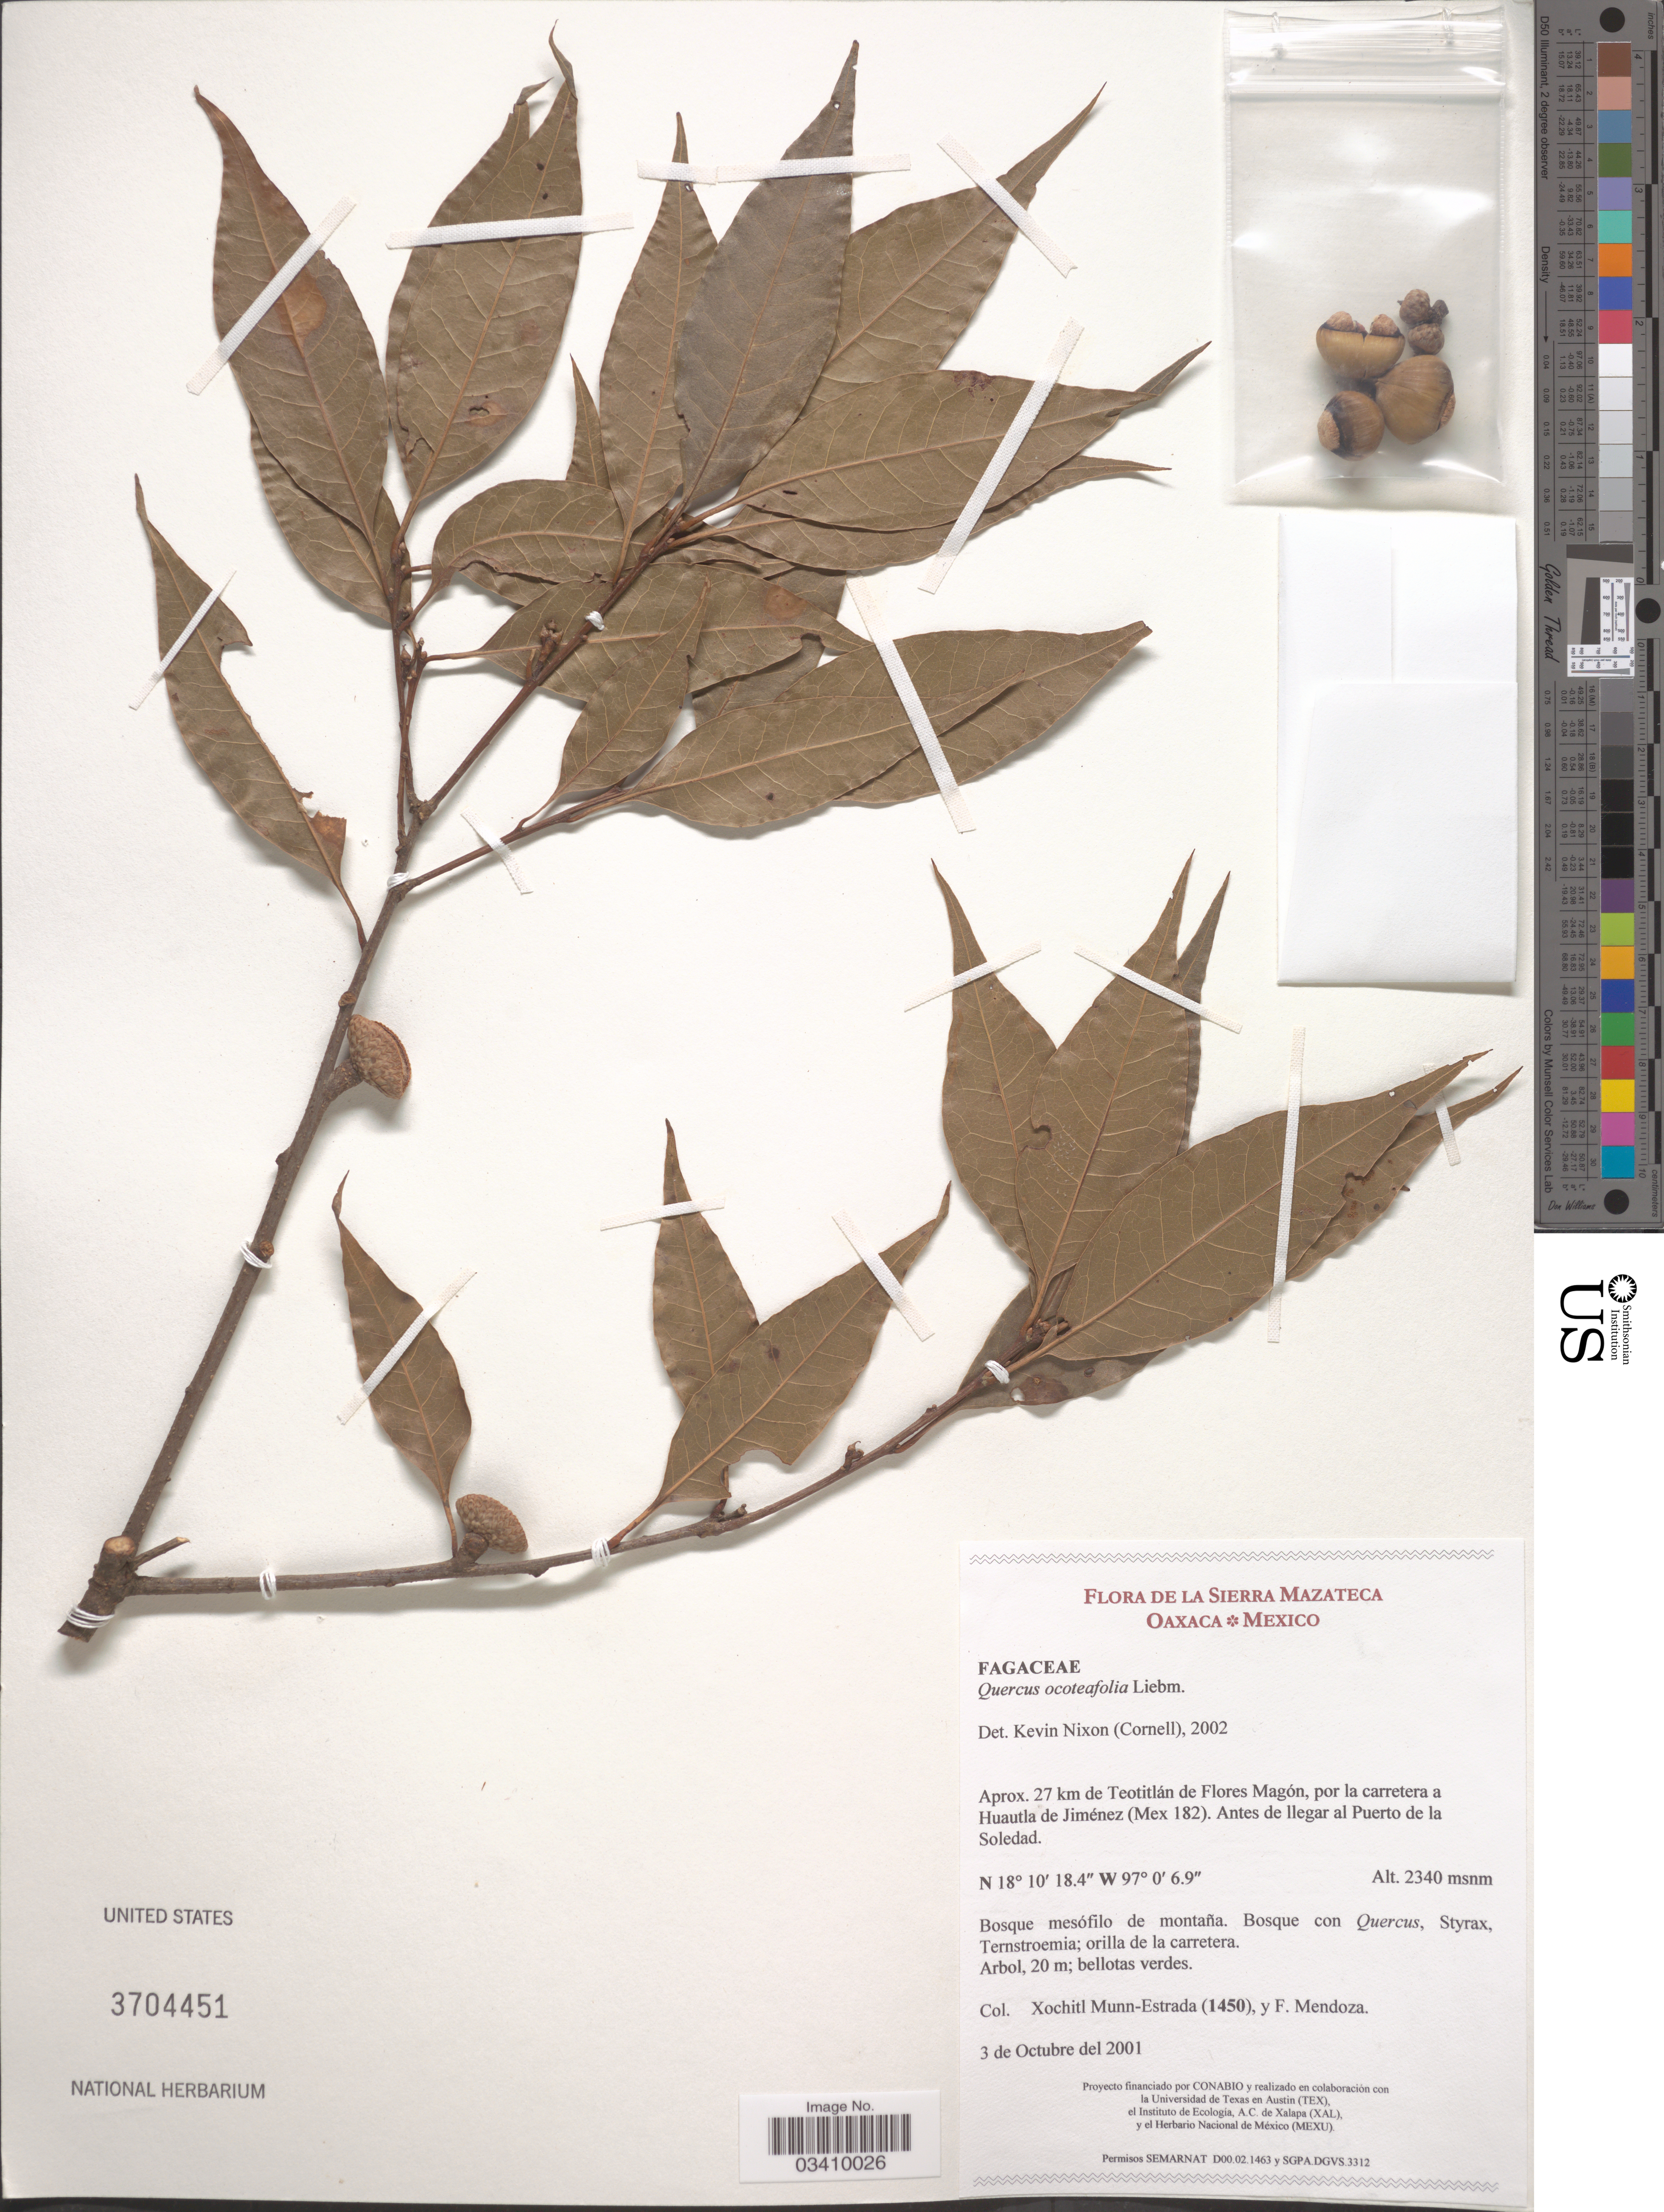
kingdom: Plantae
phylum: Tracheophyta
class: Magnoliopsida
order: Fagales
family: Fagaceae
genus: Quercus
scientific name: Quercus ocoteifolia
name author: Liebm.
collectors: X. Munn-Estrada & F. Mendoza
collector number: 1450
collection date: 2001-10-03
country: Mexico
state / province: Oaxaca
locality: Sierra Mazateca. Aprox. 27 km de Teotitlán de Flores Magón, por la carretera a Huautla de Jiménez (Mex 182). Antes de llegar al Puerto de la Soledad.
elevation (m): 2340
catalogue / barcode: US 3704451